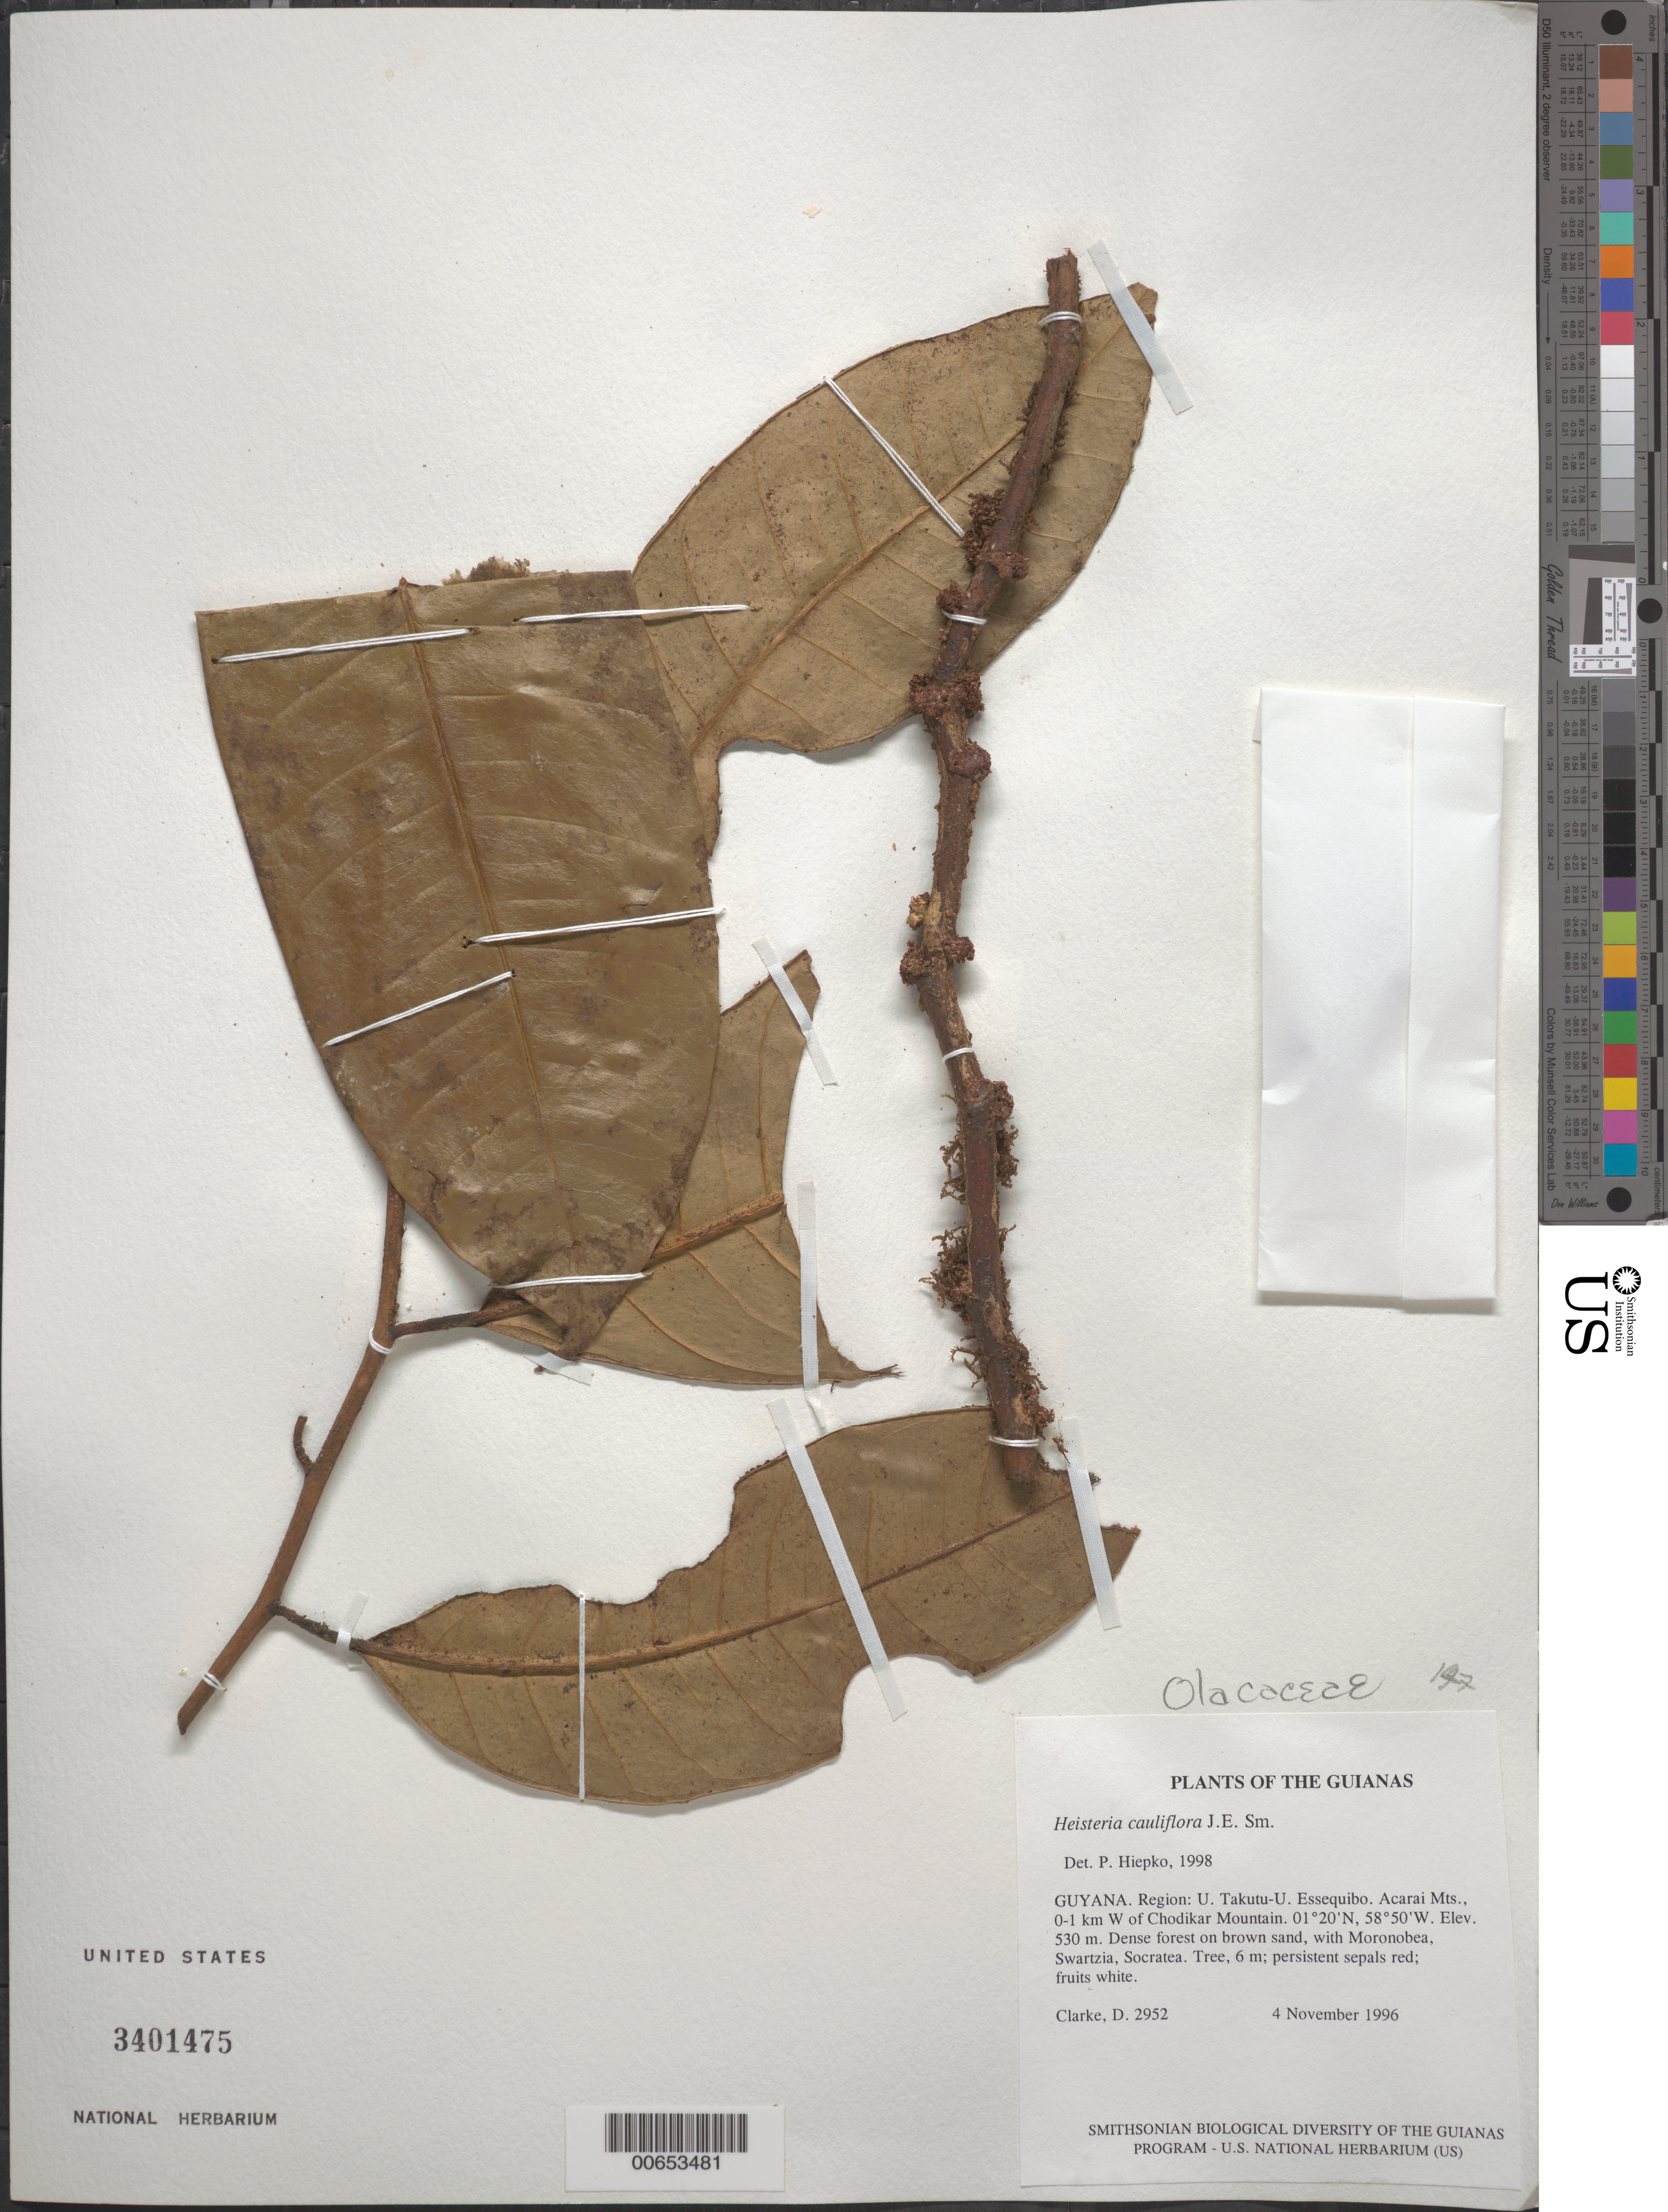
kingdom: Plantae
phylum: Tracheophyta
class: Magnoliopsida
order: Santalales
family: Erythropalaceae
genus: Heisteria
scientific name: Heisteria cauliflora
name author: Sm.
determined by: Hiepko, P. H.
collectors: H. D. Clarke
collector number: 2952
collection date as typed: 4 November 1996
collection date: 1996-11-04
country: Guyana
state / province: U. Takutu-U. Essequibo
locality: Acarai Mts., 0-1 km W of Chodikar Mountain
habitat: Dense forest on brown sand, with Moronobea, Swartzia, Socratea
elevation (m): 530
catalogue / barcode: US 3401475